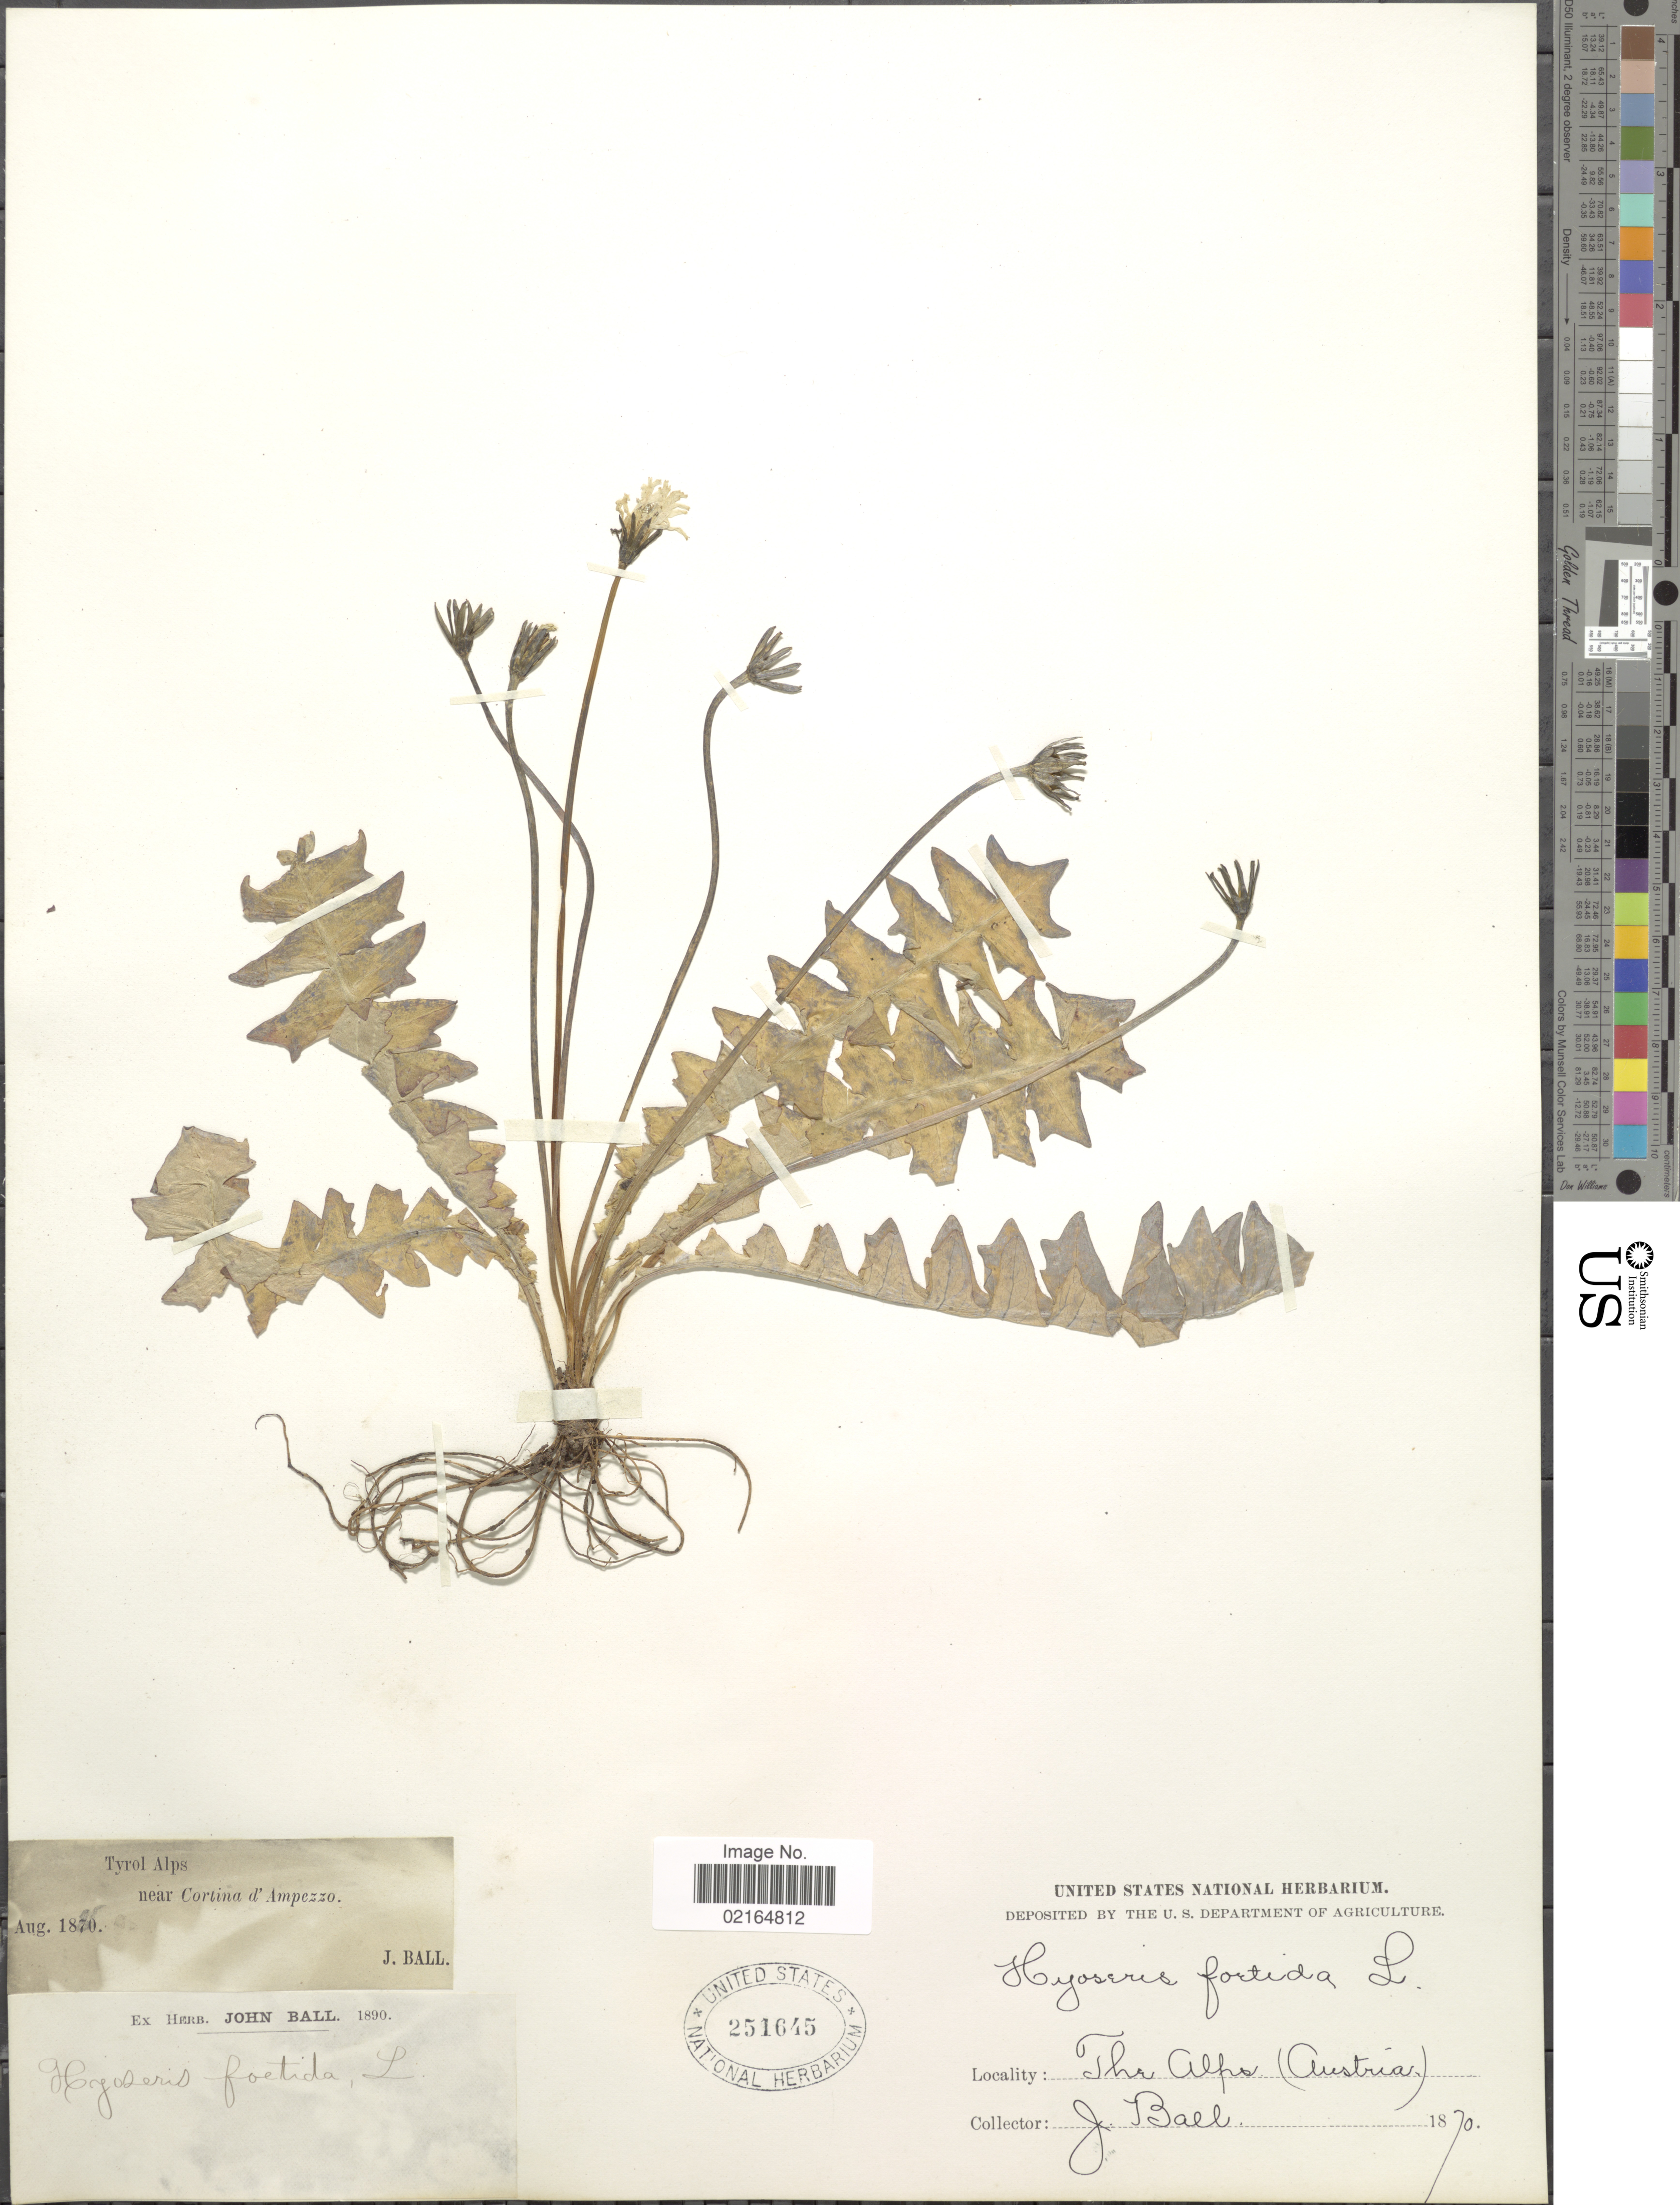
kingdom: Plantae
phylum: Tracheophyta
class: Magnoliopsida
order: Asterales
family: Asteraceae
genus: Aposeris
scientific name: Aposeris foetida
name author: (L.) Less.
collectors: J. Ball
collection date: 1824-08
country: Italy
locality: Tyrol Alps, near Cortina d'Ampezzo, The Alps.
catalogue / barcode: US 251645